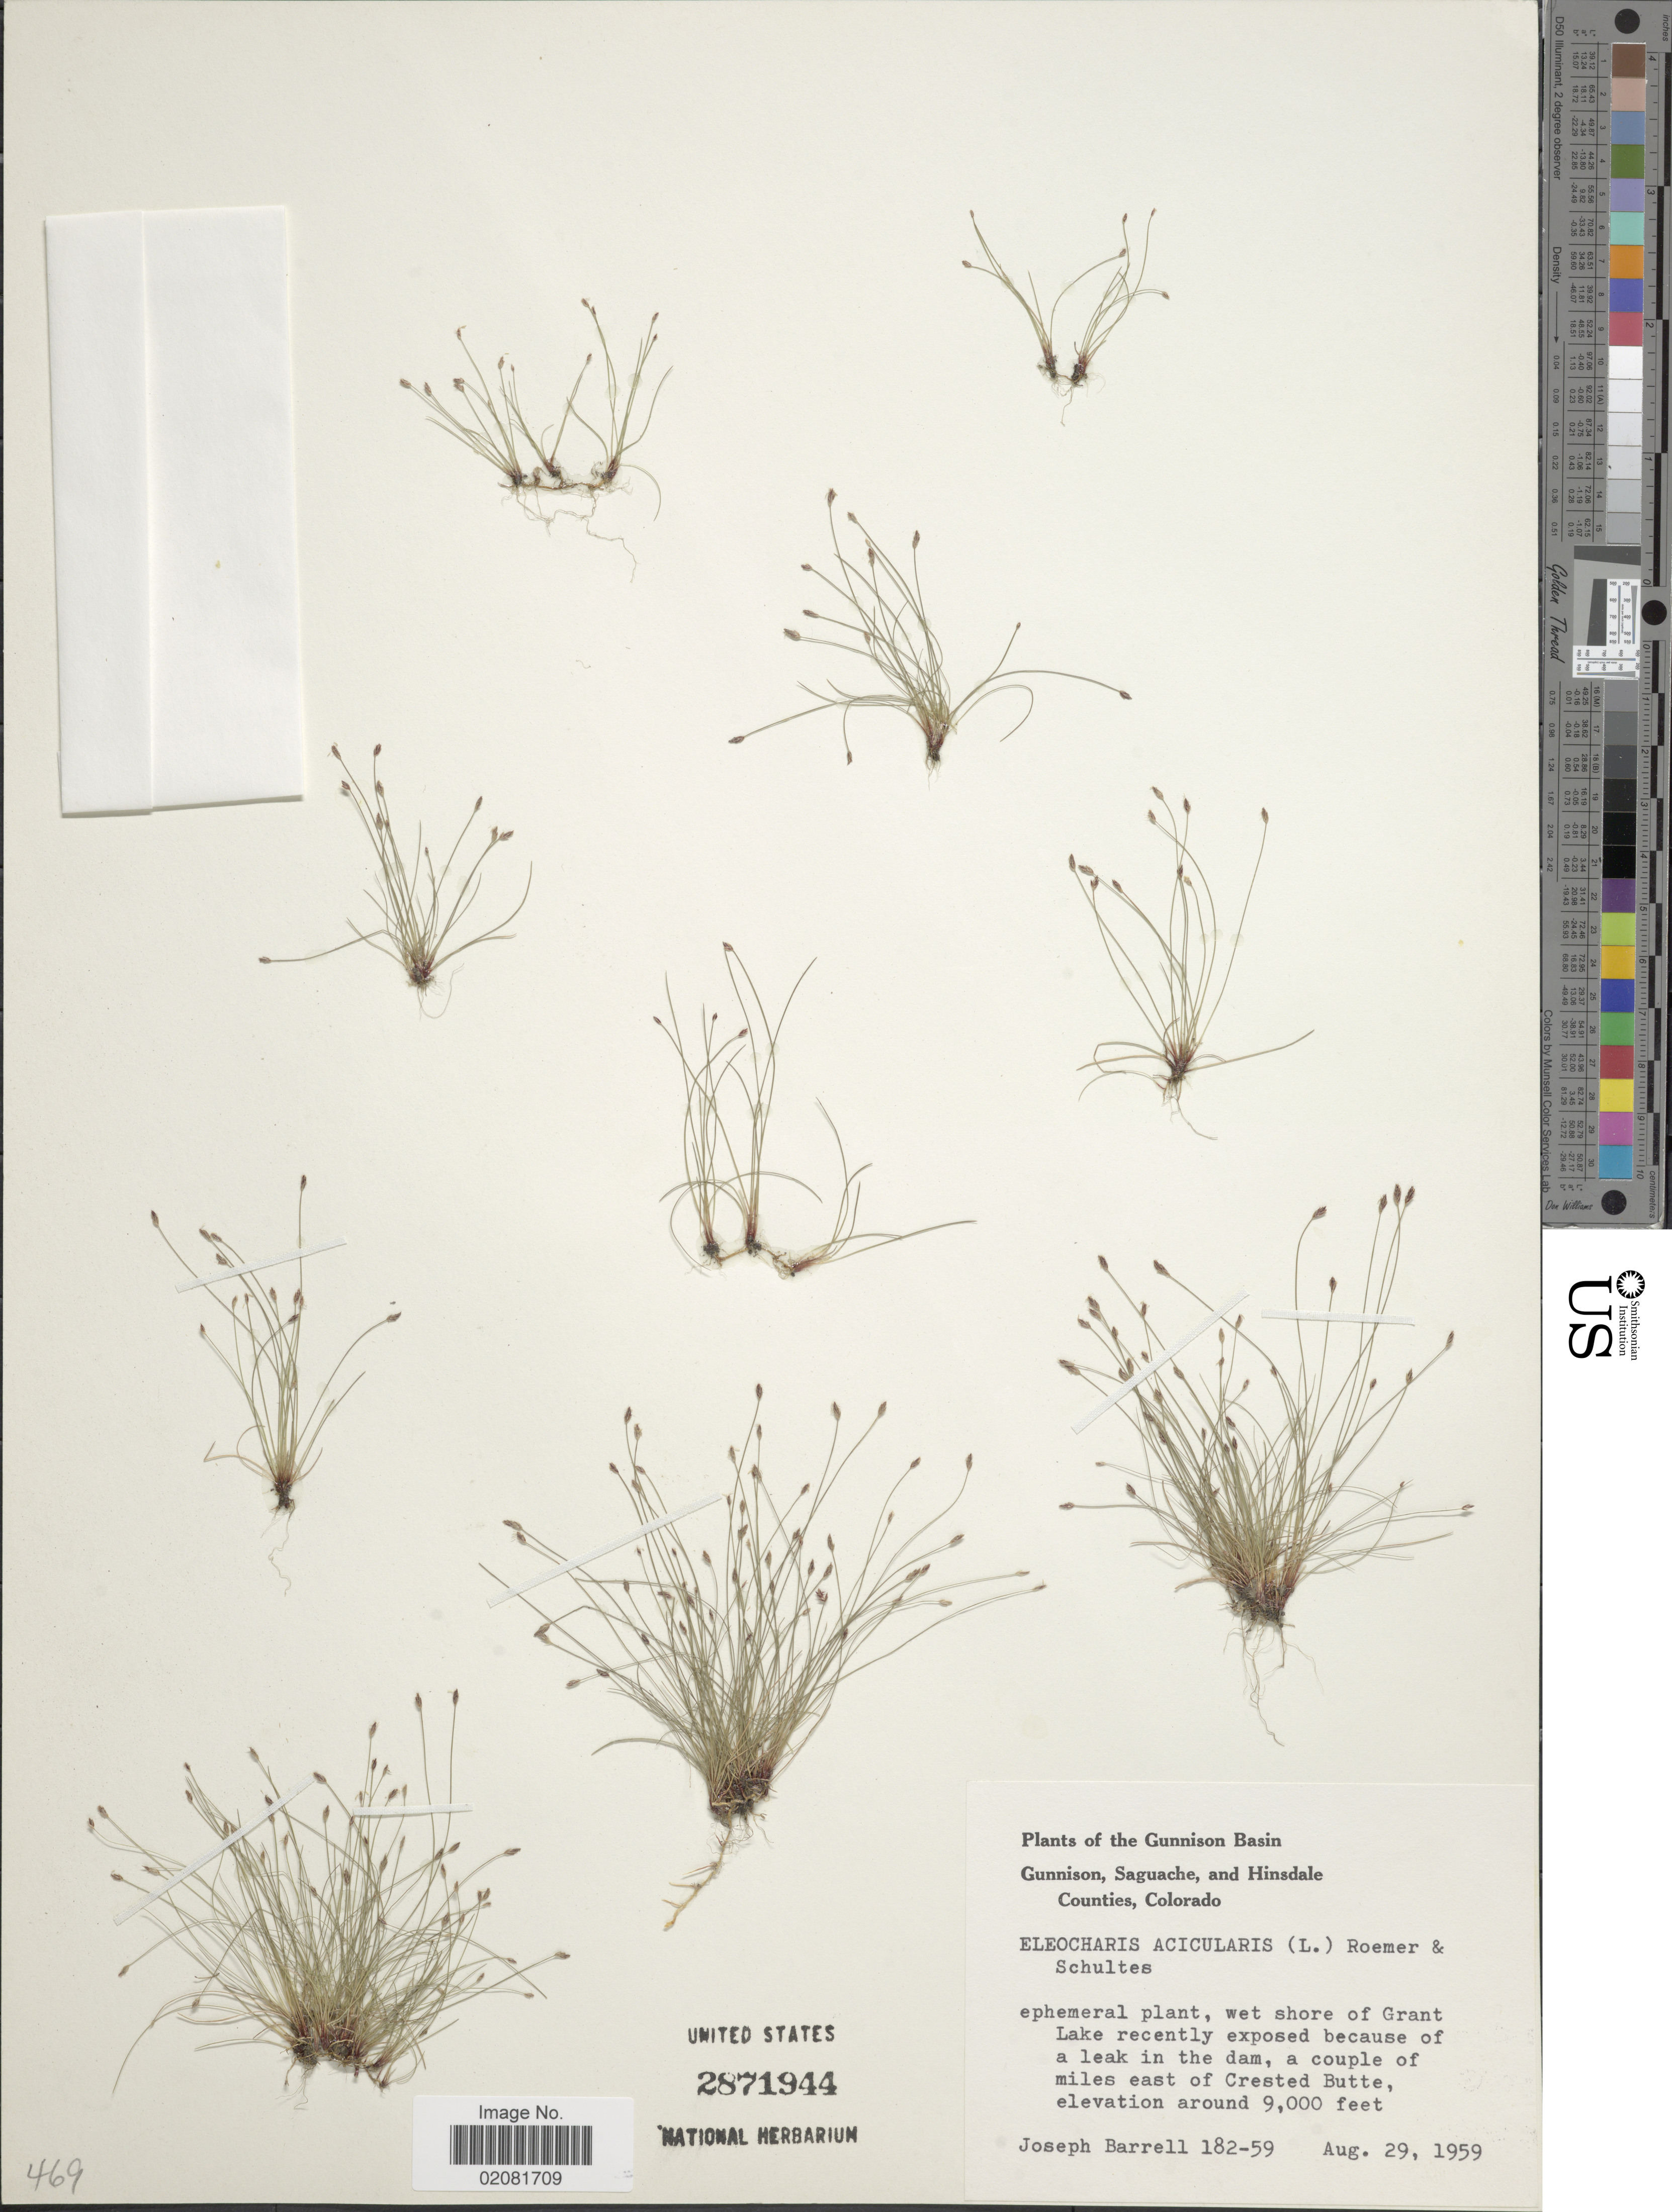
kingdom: Plantae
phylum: Tracheophyta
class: Liliopsida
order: Poales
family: Cyperaceae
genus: Eleocharis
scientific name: Eleocharis acicularis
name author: (L.) Roem. & Schult.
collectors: J. Barrell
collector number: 182-59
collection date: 1959-08-29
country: United States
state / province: Colorado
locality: Gunnison Basin. Gunnison, Saguache, and Hinsdale Counties. Wet shore of Grant Lake recently exposed because of a leak in the dam, a couple of miles east of Crested Butte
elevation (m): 2743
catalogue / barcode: US 2871944